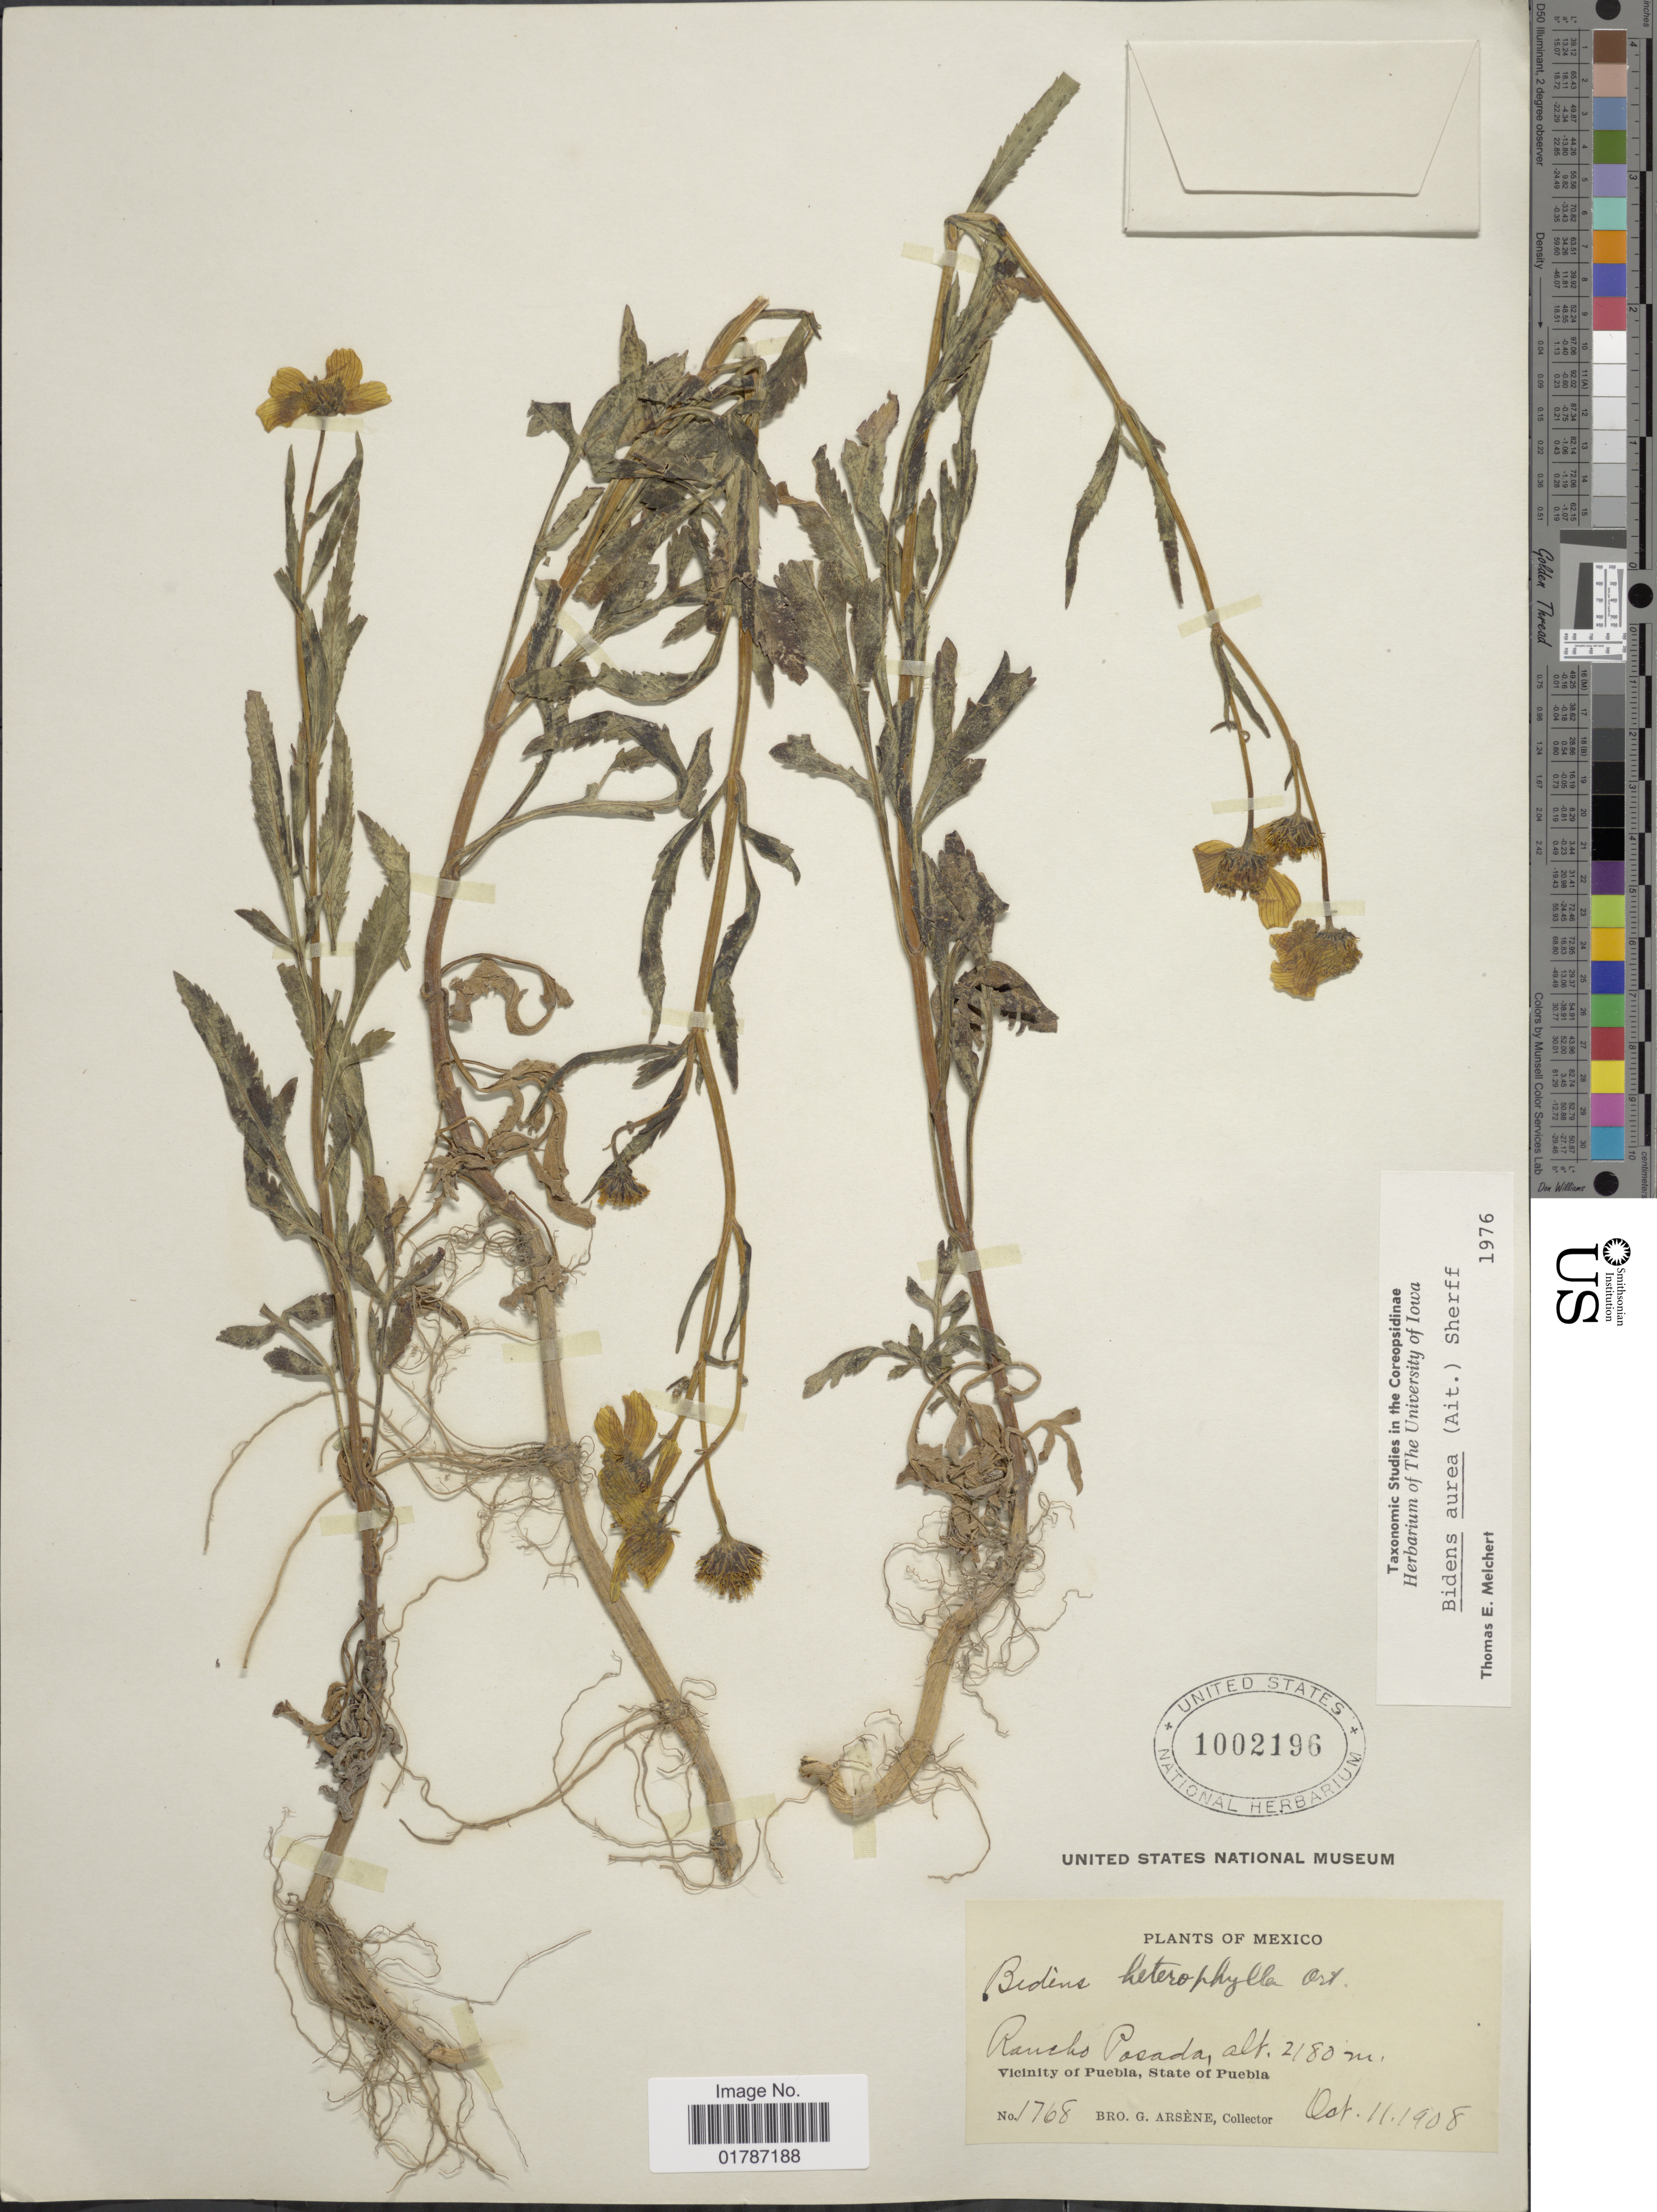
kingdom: Plantae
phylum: Tracheophyta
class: Magnoliopsida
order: Asterales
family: Asteraceae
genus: Bidens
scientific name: Bidens aurea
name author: (Aiton) Sherff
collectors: Bro. G. Arsène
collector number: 1768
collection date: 1908-10-11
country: Mexico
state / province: Puebla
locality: Rancho Posada, Vicinity of Puebla, State of Puebla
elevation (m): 2180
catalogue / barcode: US 1002196